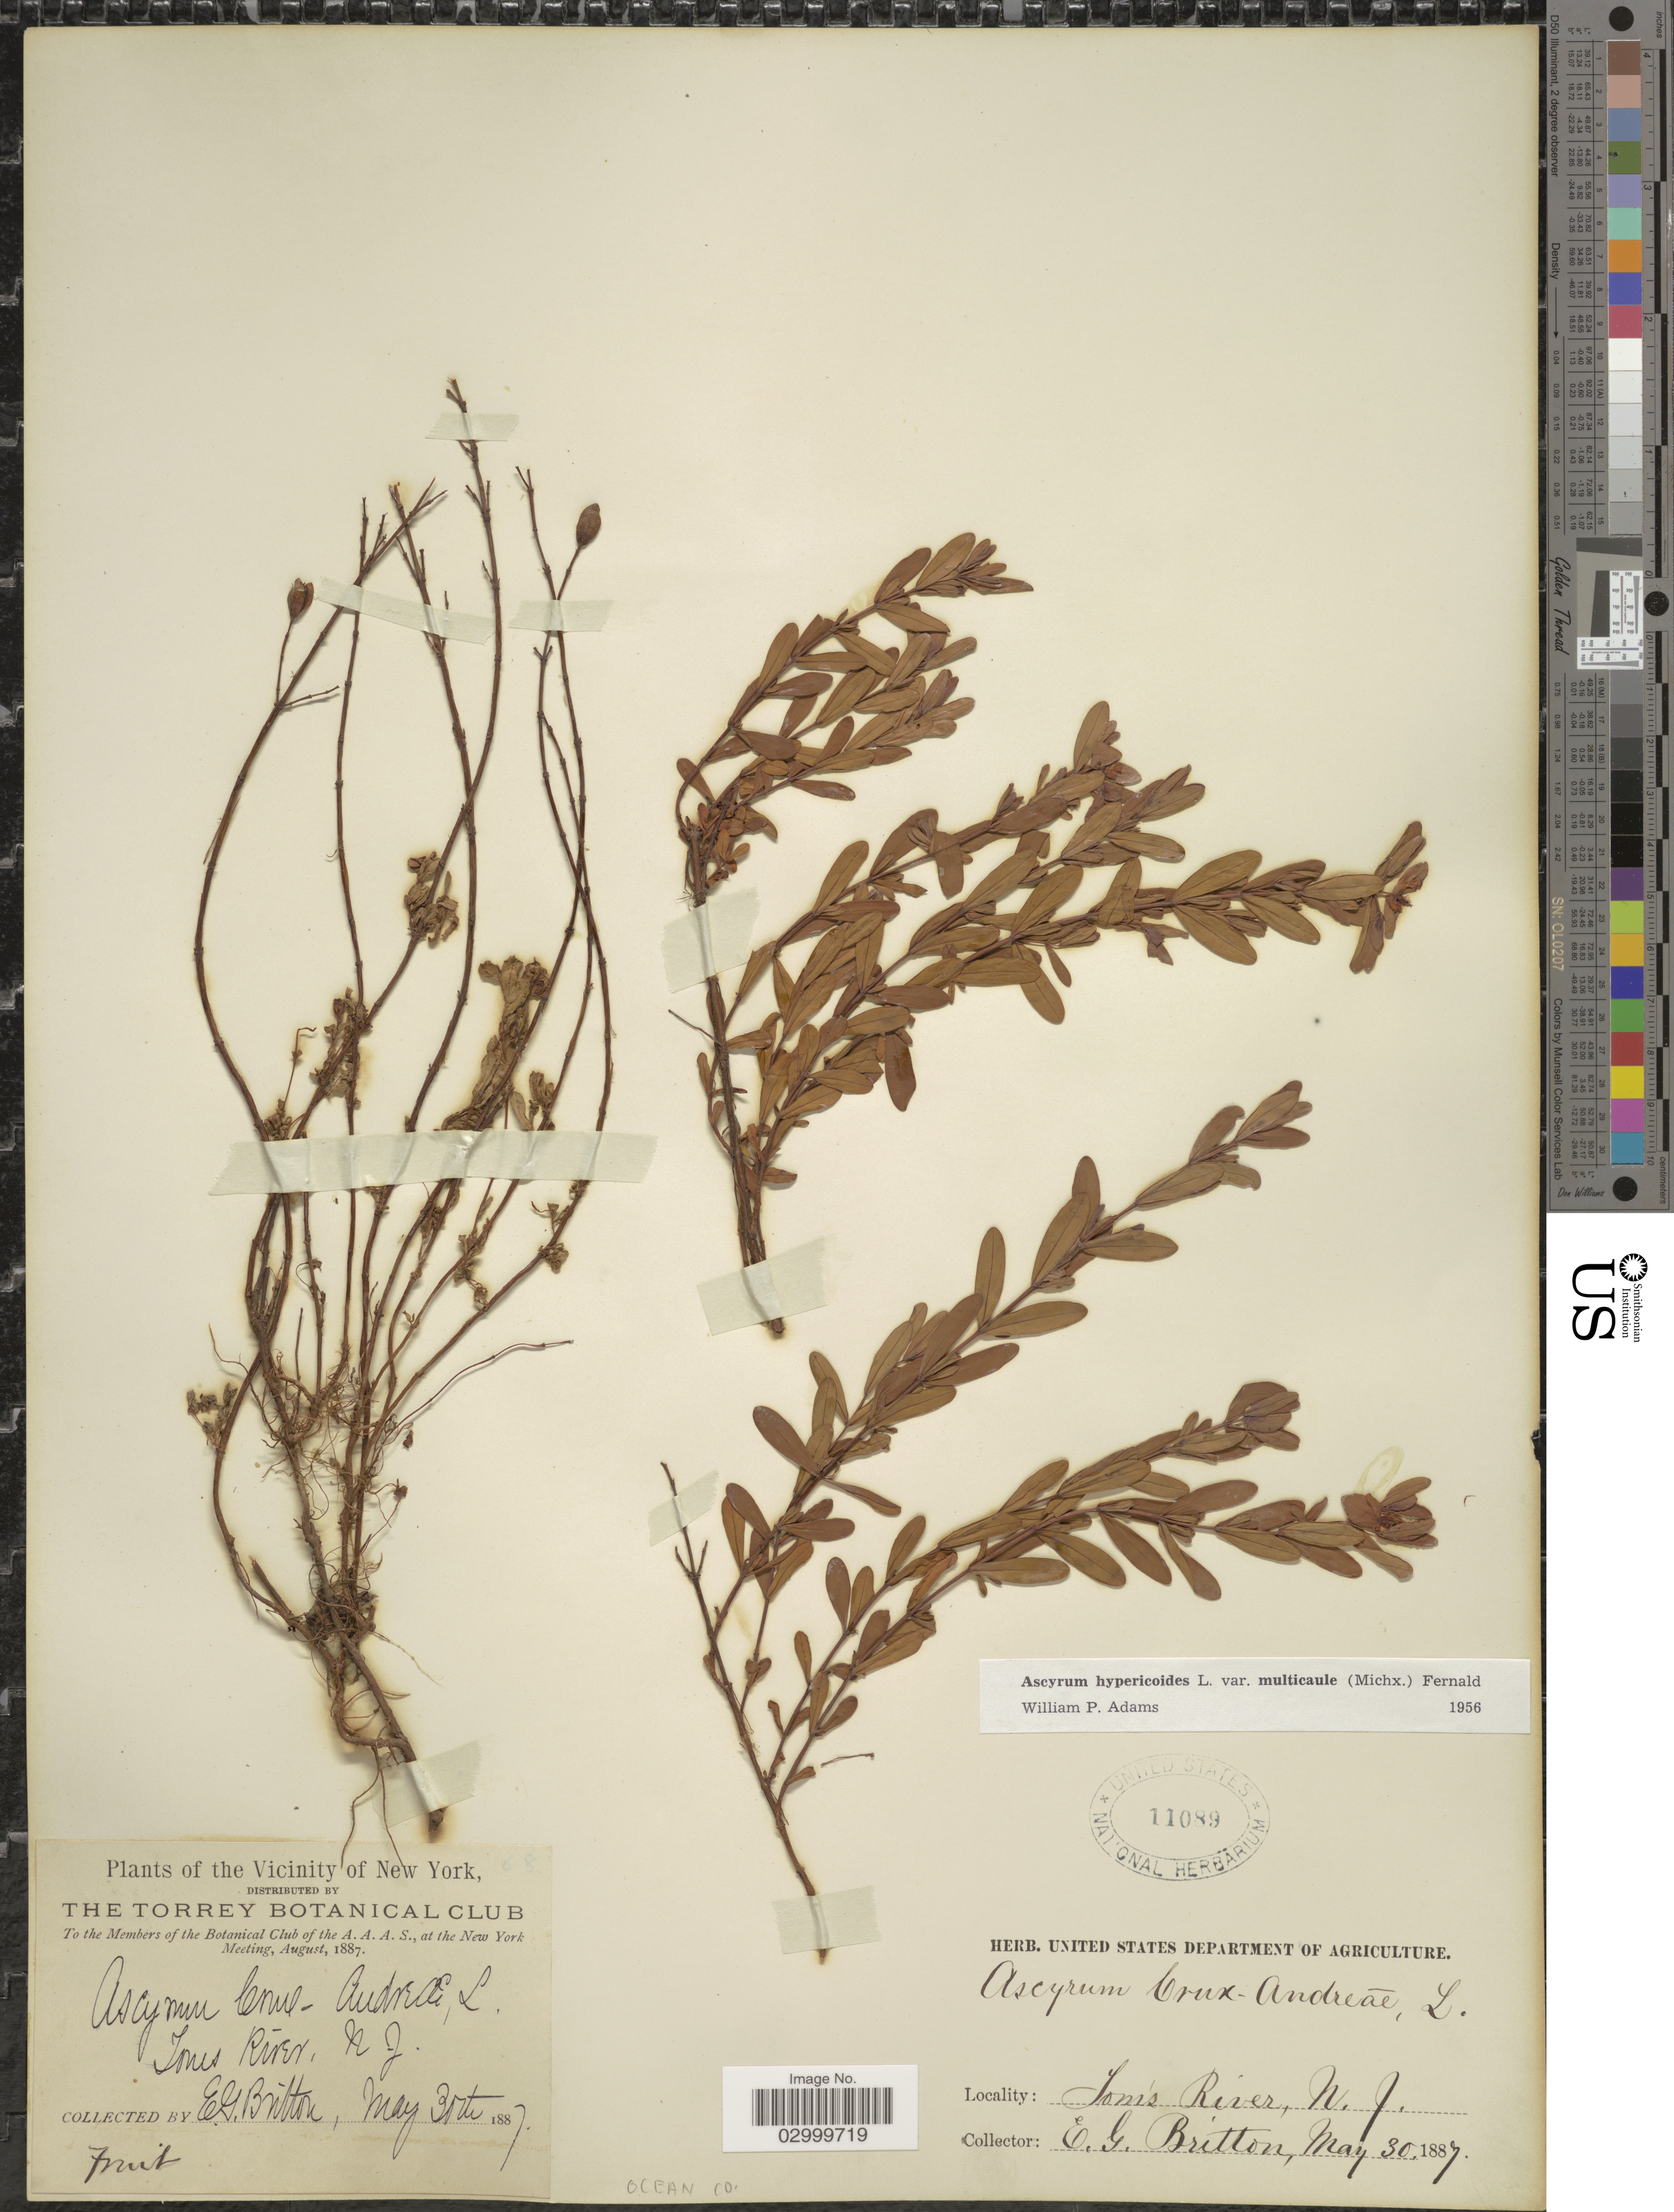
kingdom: Plantae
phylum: Tracheophyta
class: Magnoliopsida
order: Malpighiales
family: Hypericaceae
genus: Hypericum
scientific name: Hypericum stragulum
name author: W.P. Adams & N. Robson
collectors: E. G. Britton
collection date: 1887-05-30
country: United States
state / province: New Jersey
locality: Vicinity of New York [unsure placement], Tom's River.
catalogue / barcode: US 11089